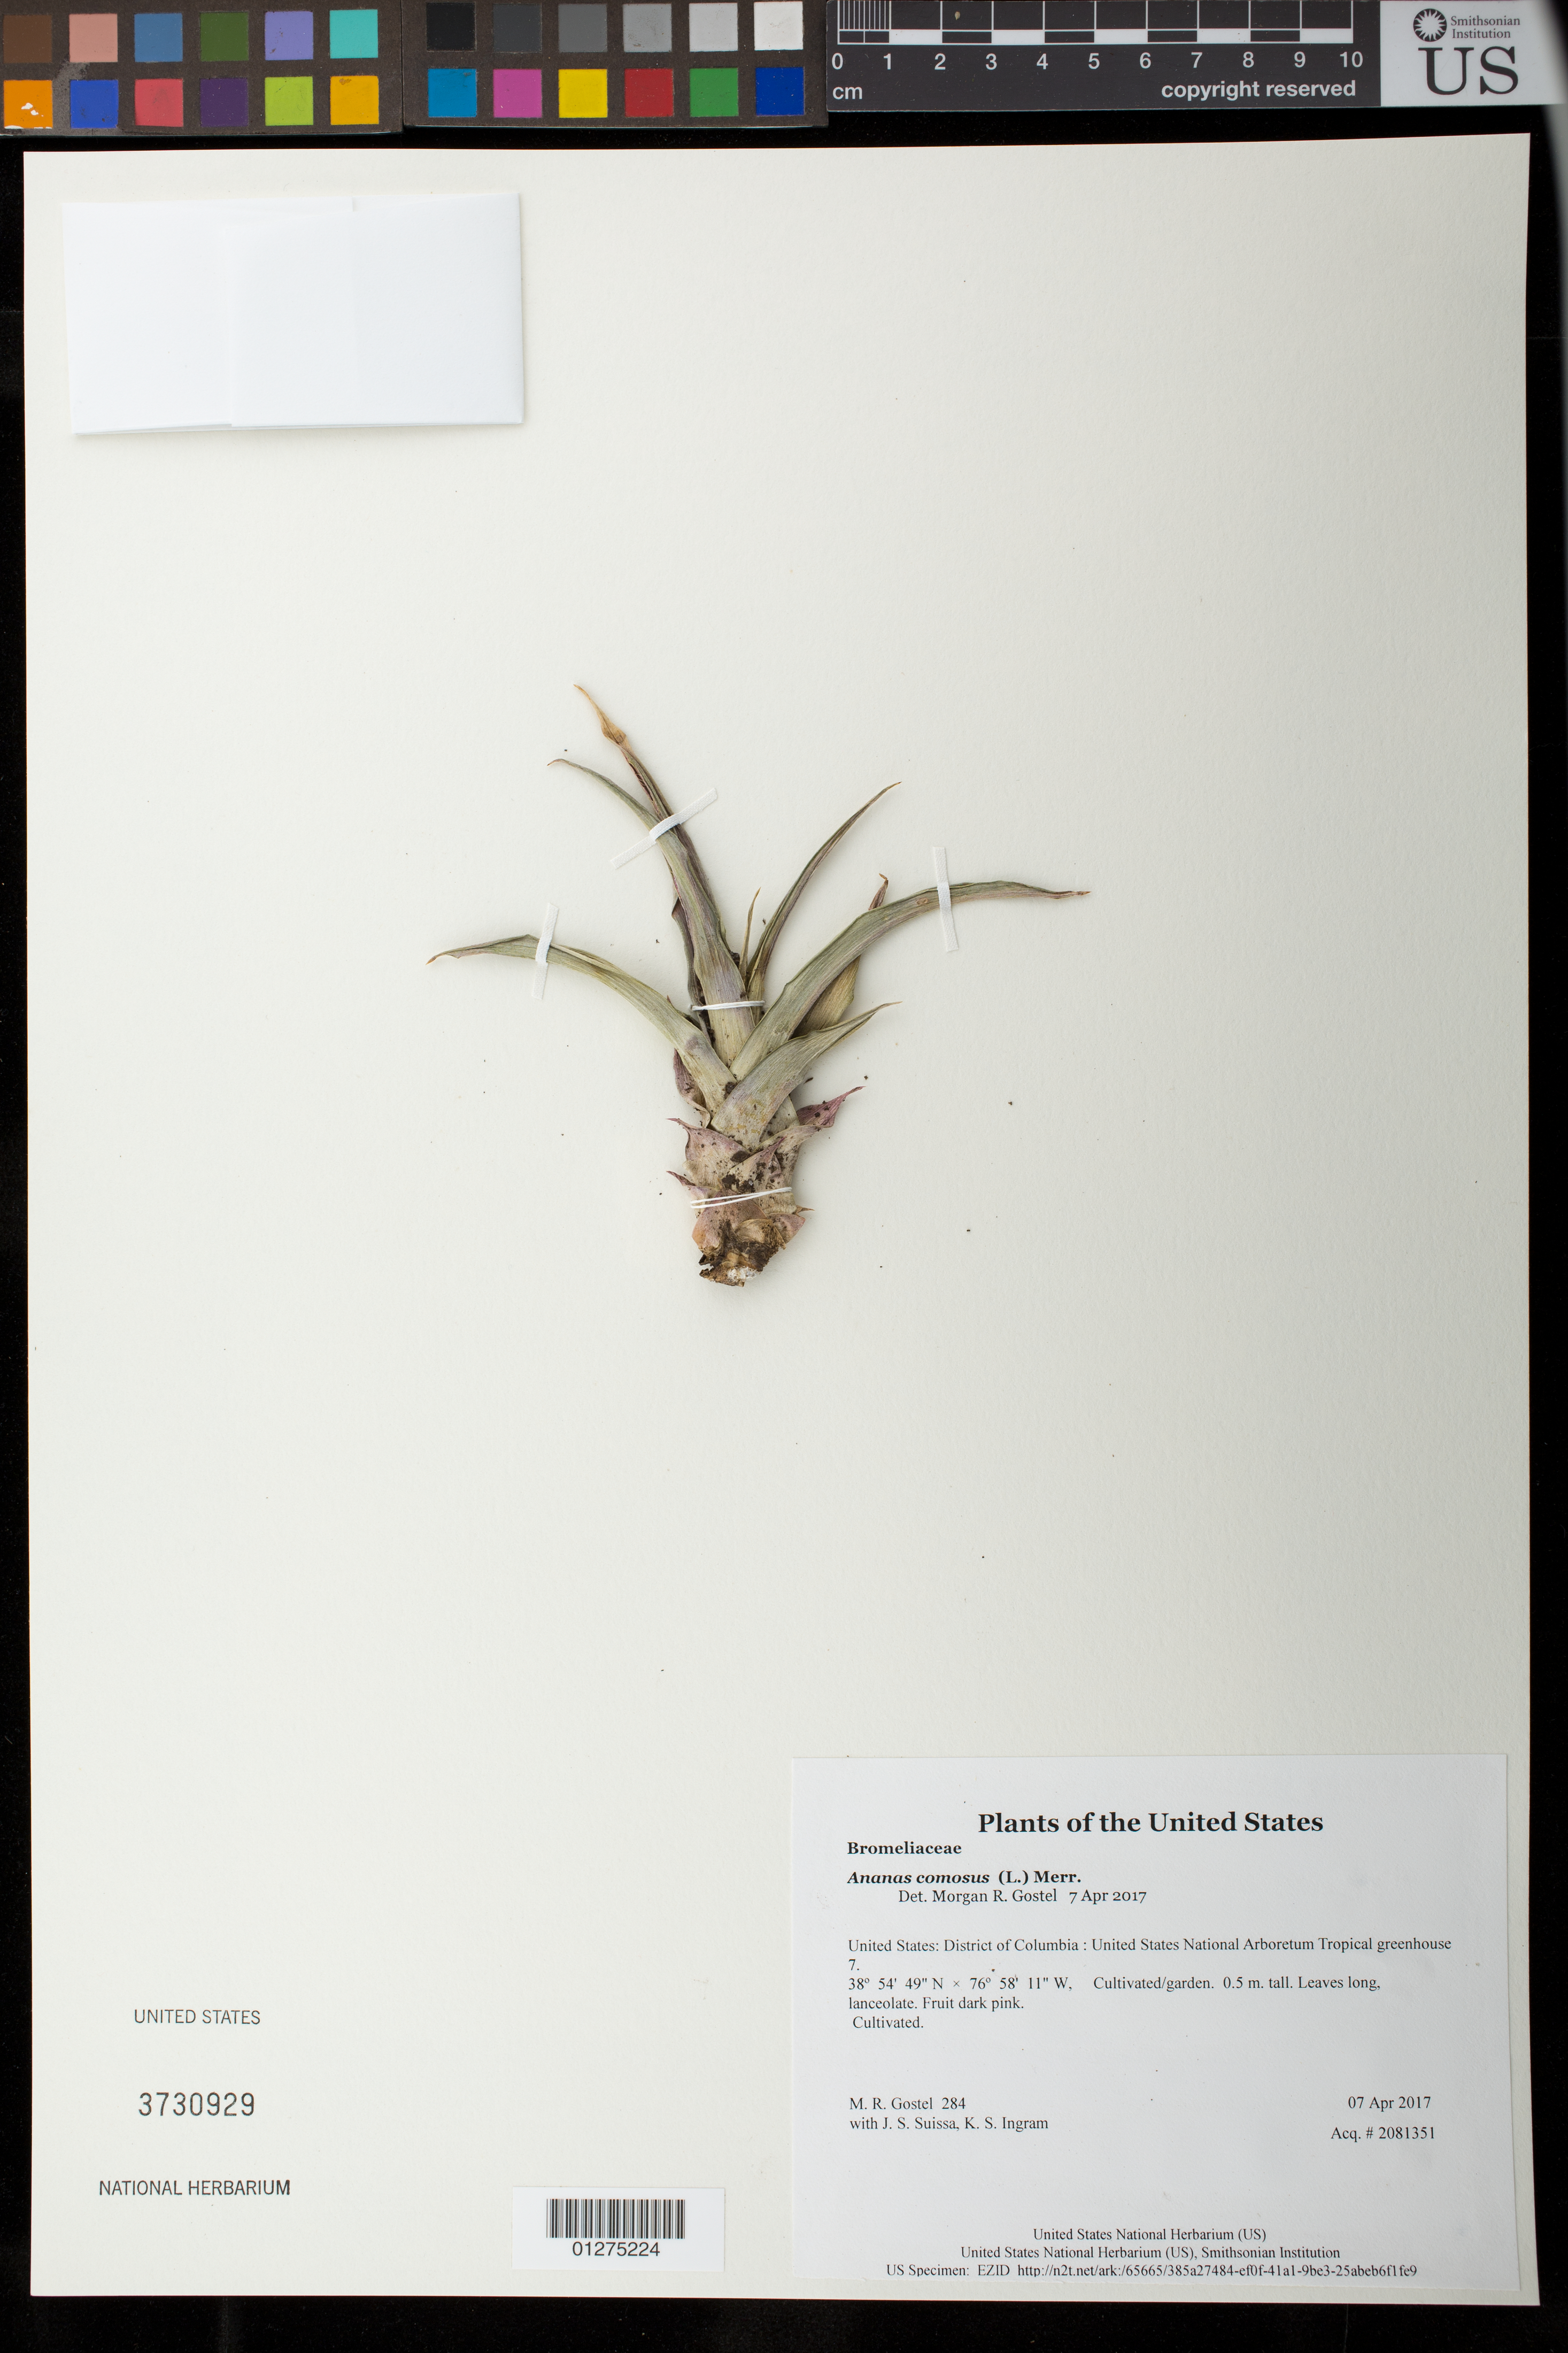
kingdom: Plantae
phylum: Tracheophyta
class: Liliopsida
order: Poales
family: Bromeliaceae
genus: Ananas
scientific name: Ananas comosus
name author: (L.) Merr.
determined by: Gostel, M. R.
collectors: M. R. Gostel, J. S. Suissa & K. S. Ingram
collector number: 284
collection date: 2017-04-07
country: United States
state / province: District of Columbia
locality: United States National Arboretum Tropical greenhouse 7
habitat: Cultivated/garden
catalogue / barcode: US 3730929